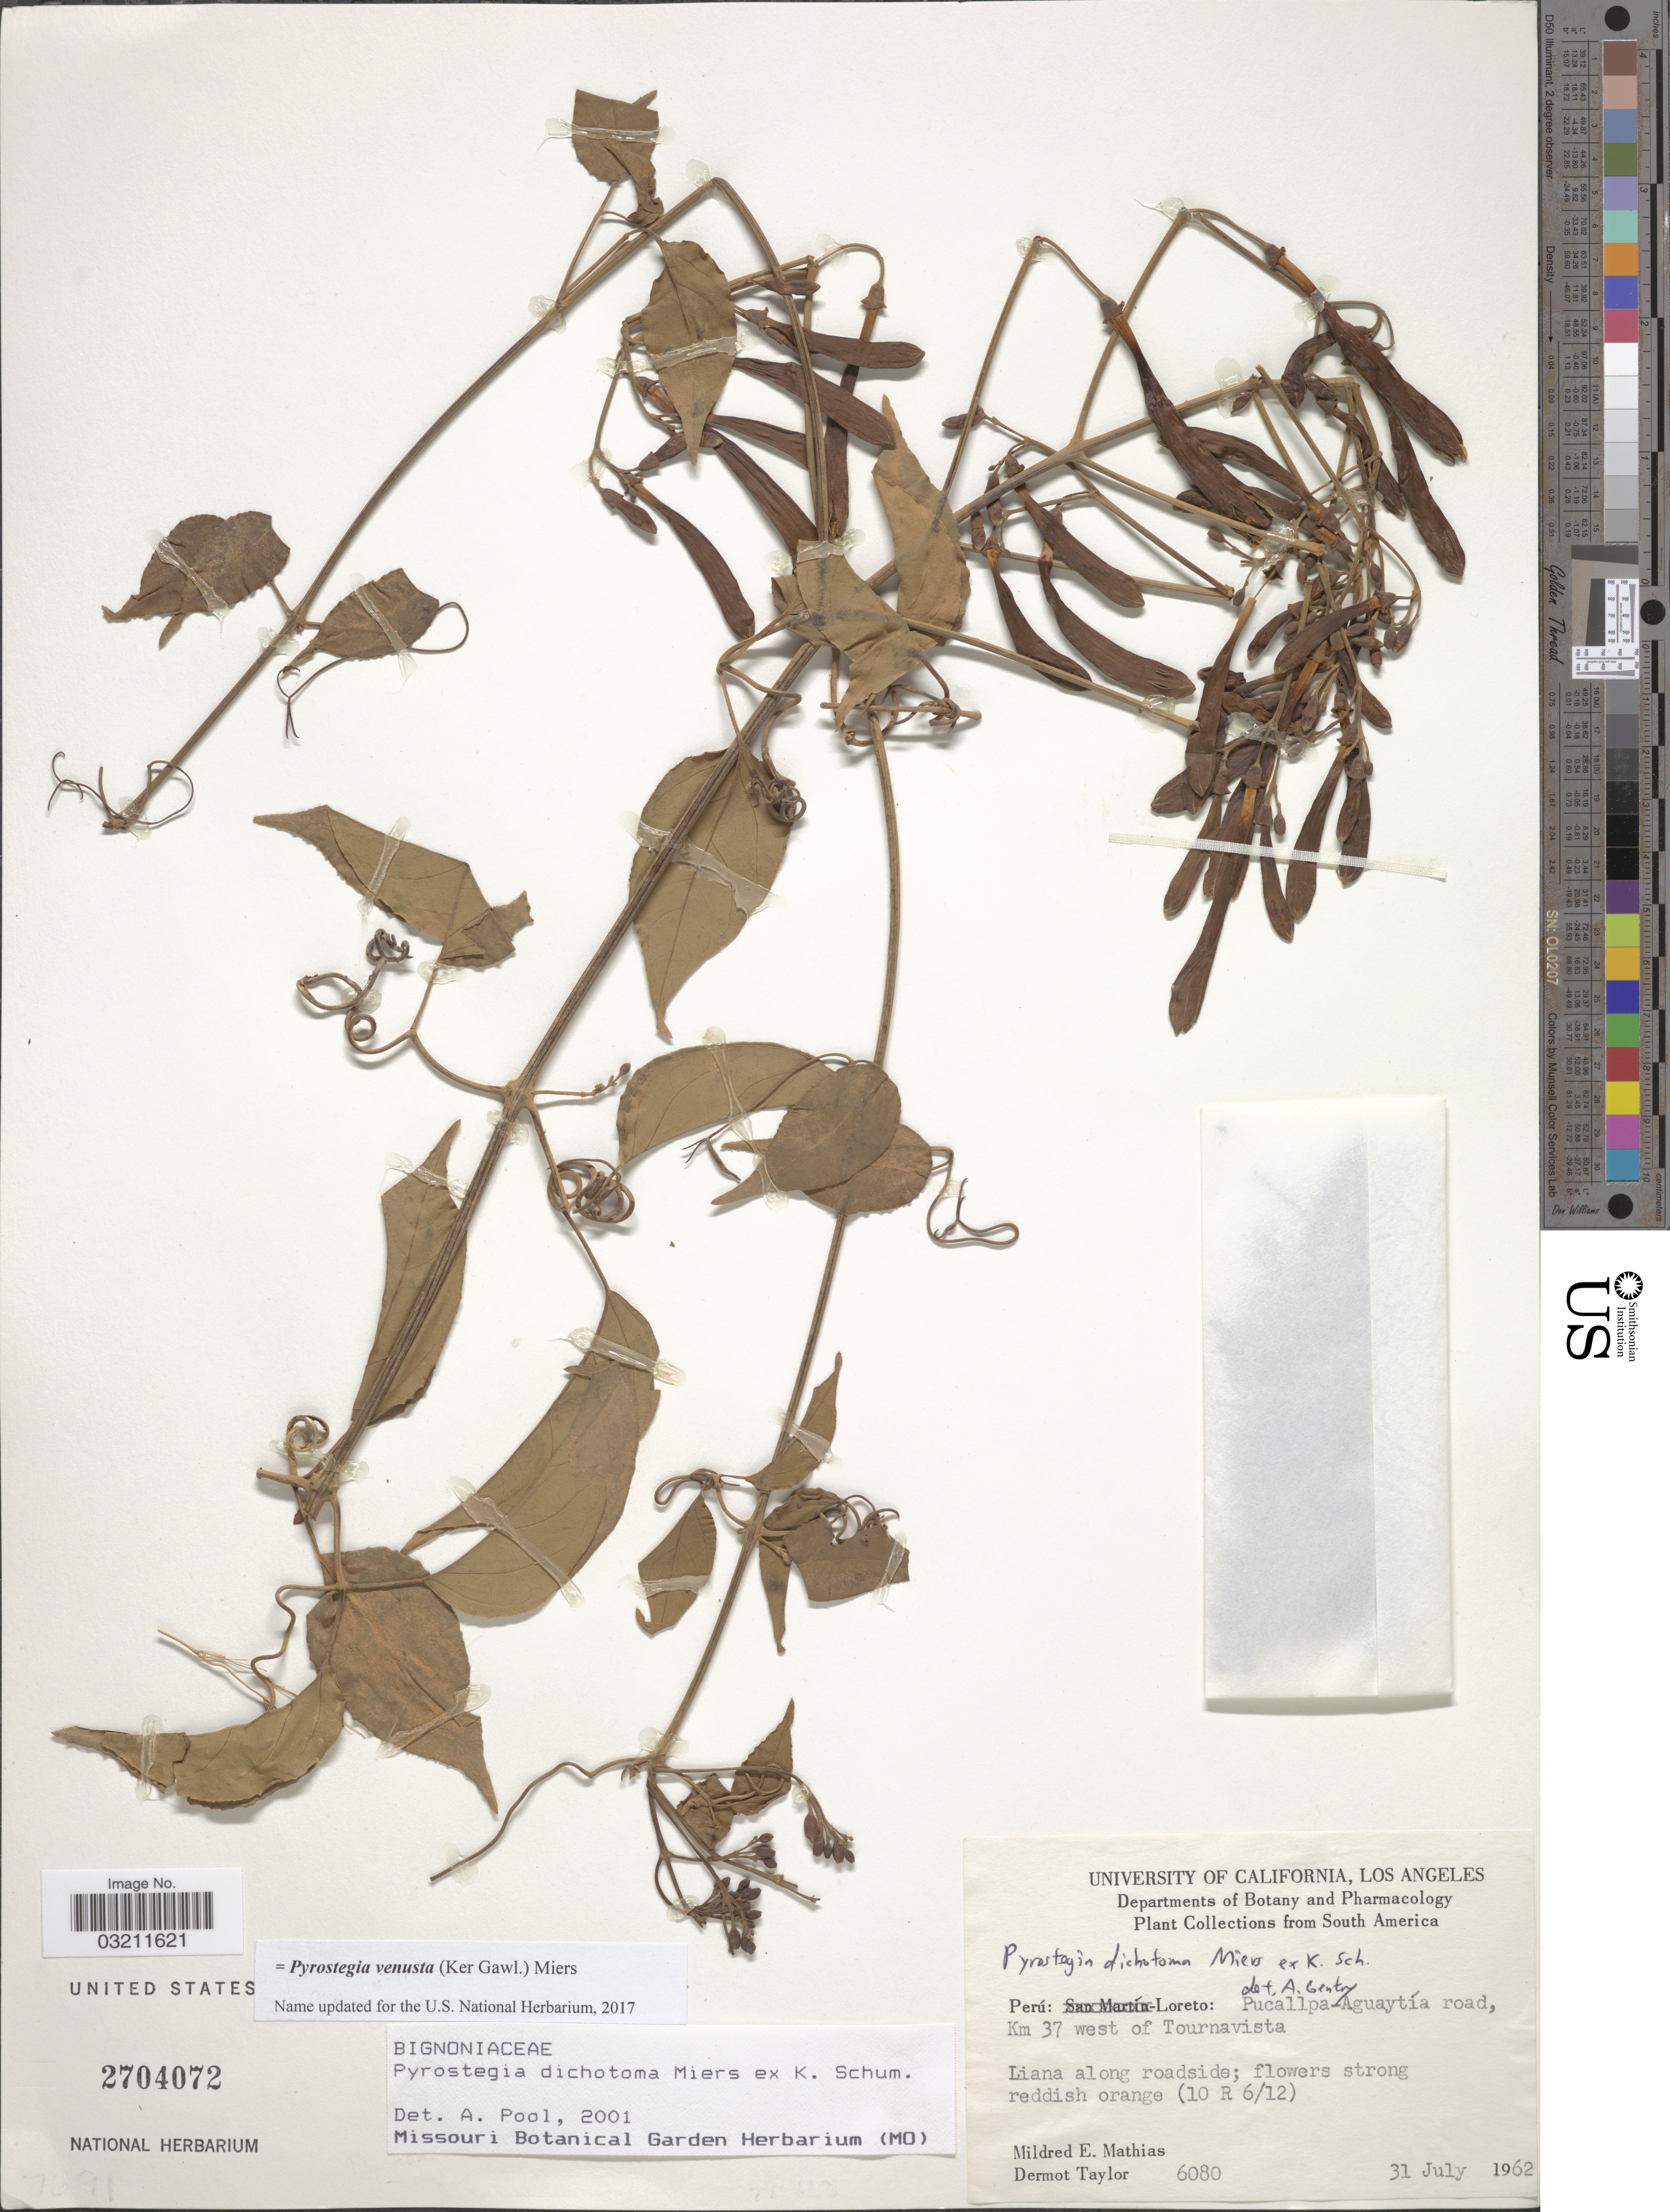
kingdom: Plantae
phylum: Tracheophyta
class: Magnoliopsida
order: Lamiales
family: Bignoniaceae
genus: Pyrostegia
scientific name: Pyrostegia venusta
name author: (Ker Gawl.) Miers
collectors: M. E. Mathias & D. Taylor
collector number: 6080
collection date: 1962-07-31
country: Peru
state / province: Loreto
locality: Pucallpa-Aguaytía road, Km 37 west of Tournavista.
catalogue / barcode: US 2704072